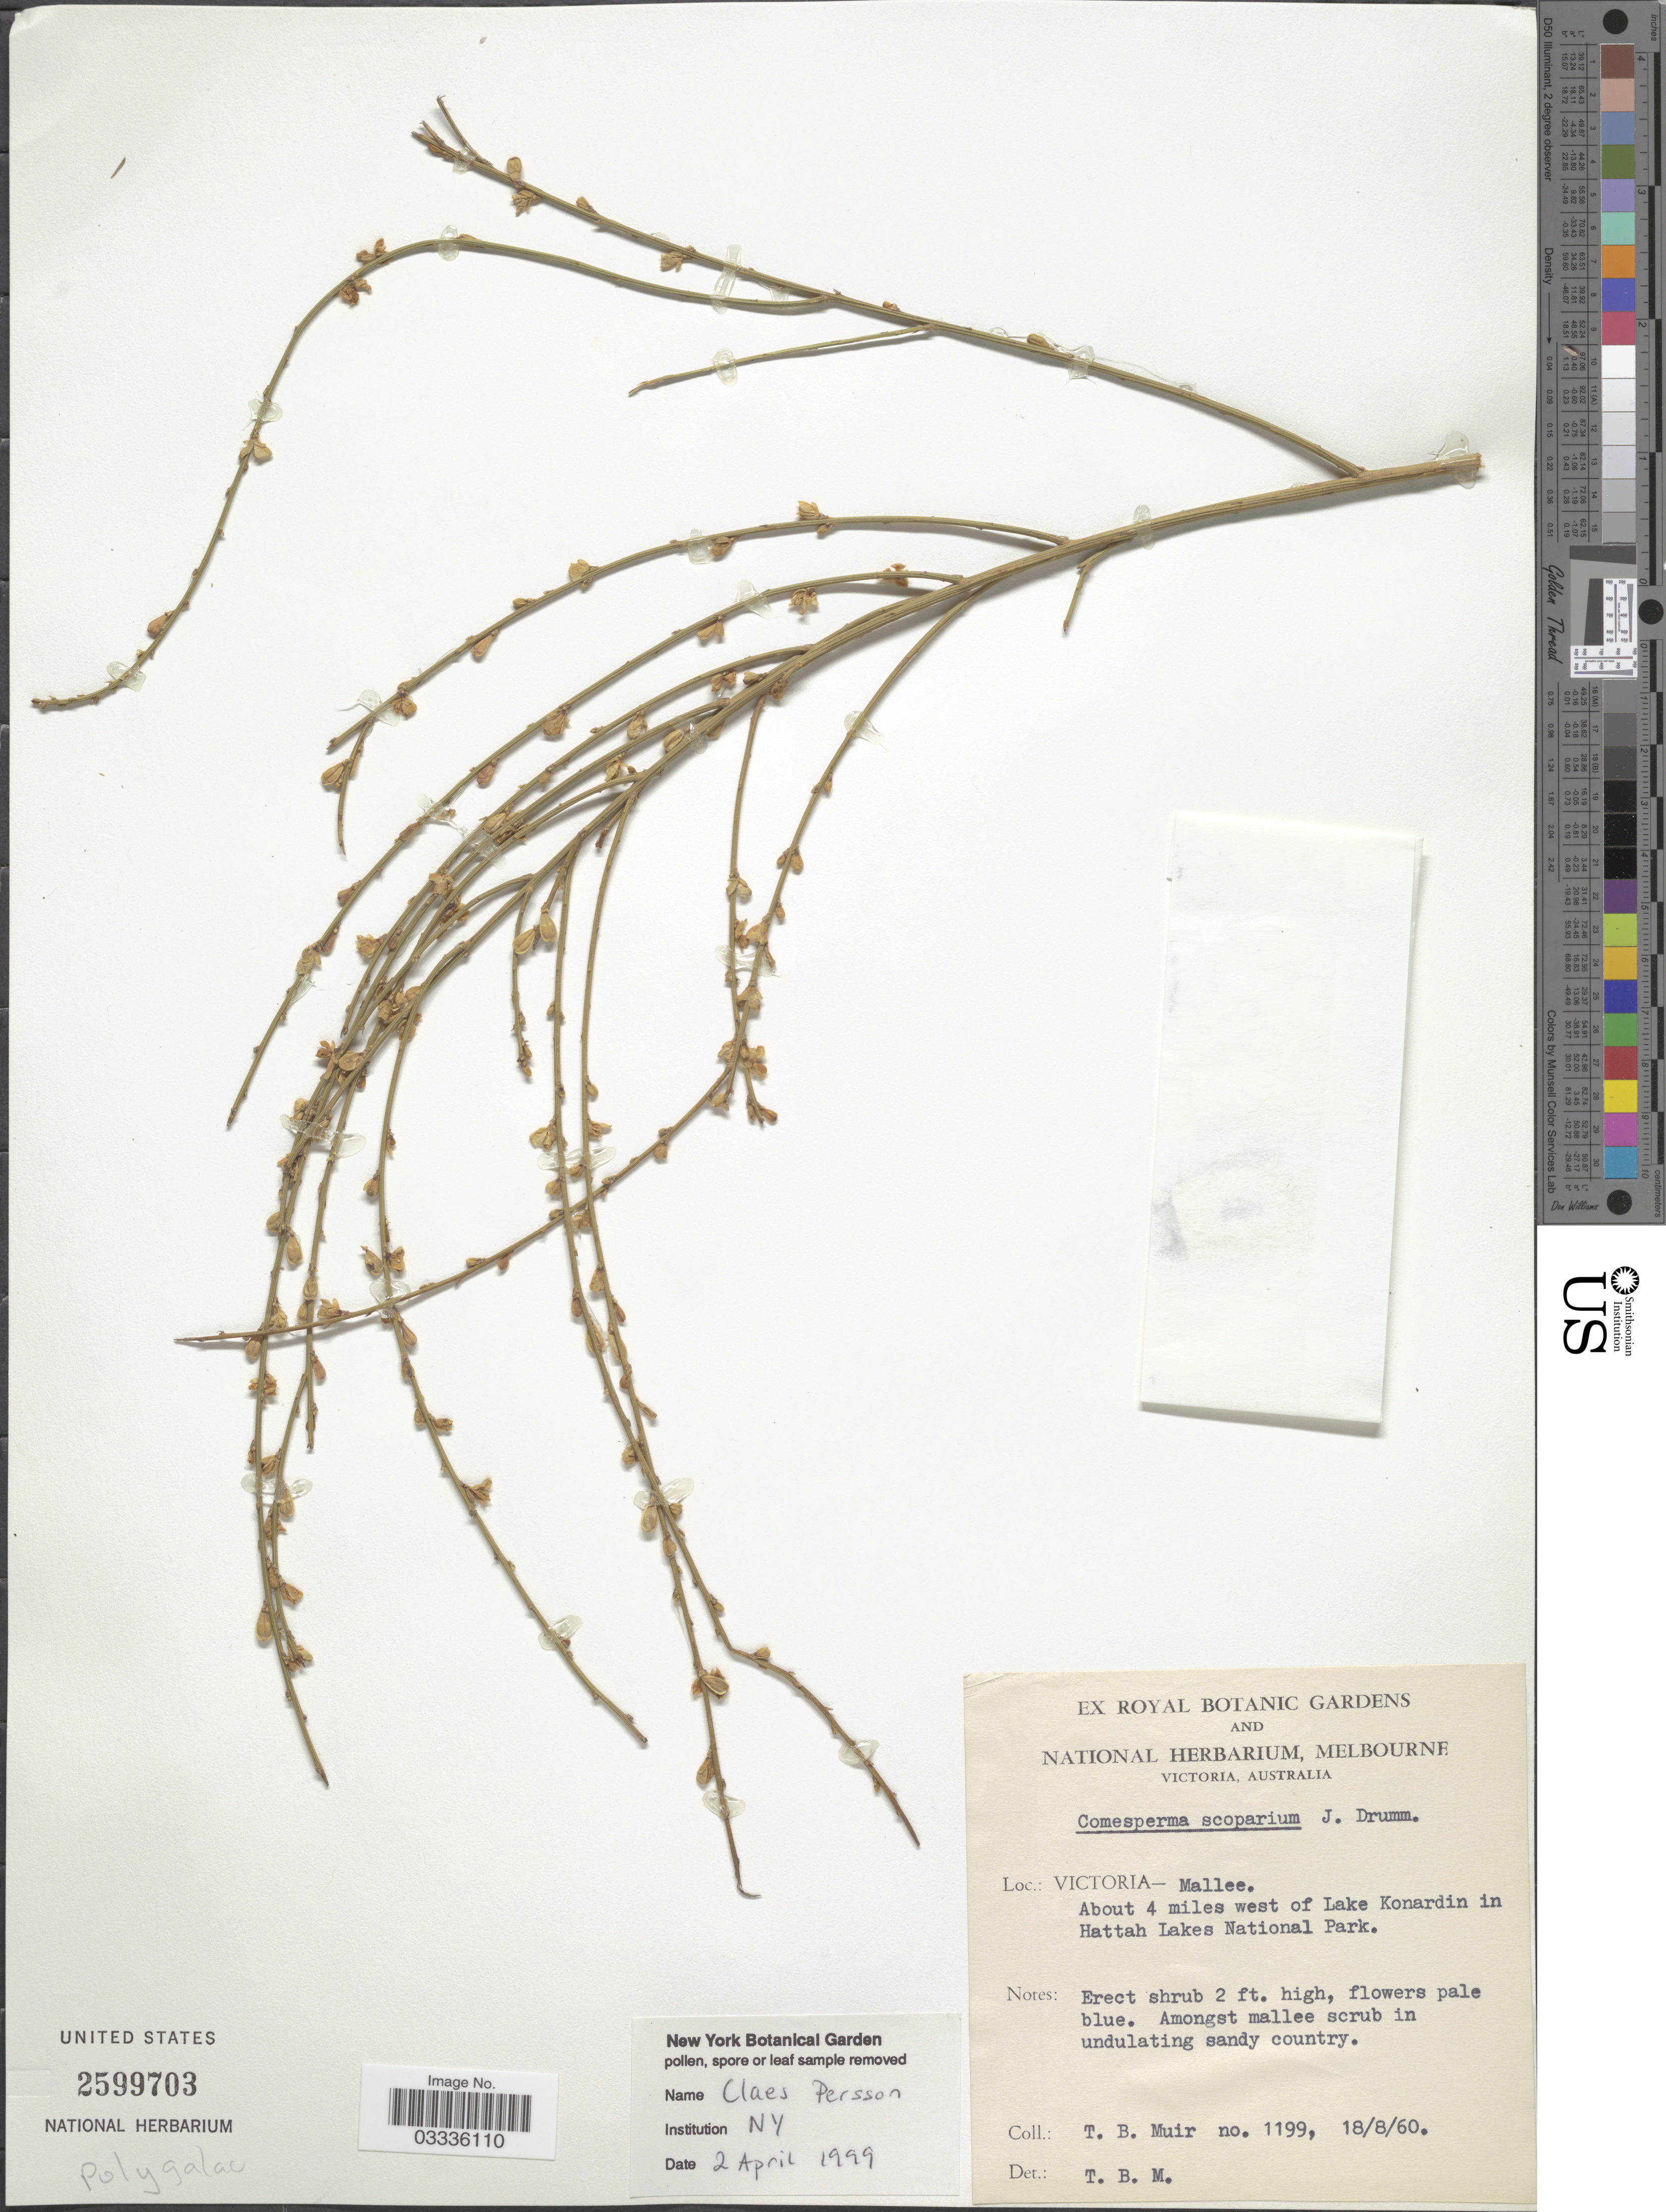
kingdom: Plantae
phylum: Tracheophyta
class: Magnoliopsida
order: Fabales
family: Polygalaceae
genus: Comesperma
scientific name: Comesperma scoparium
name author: Drummond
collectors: T. Muir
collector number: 1199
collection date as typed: Transcribed d/m/y: 18/8/60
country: Australia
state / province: Victoria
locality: Victoria - Mallee. About 4 miles west of Lake Konardin in Hattah Lakes National Park.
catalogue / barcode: US 2599703